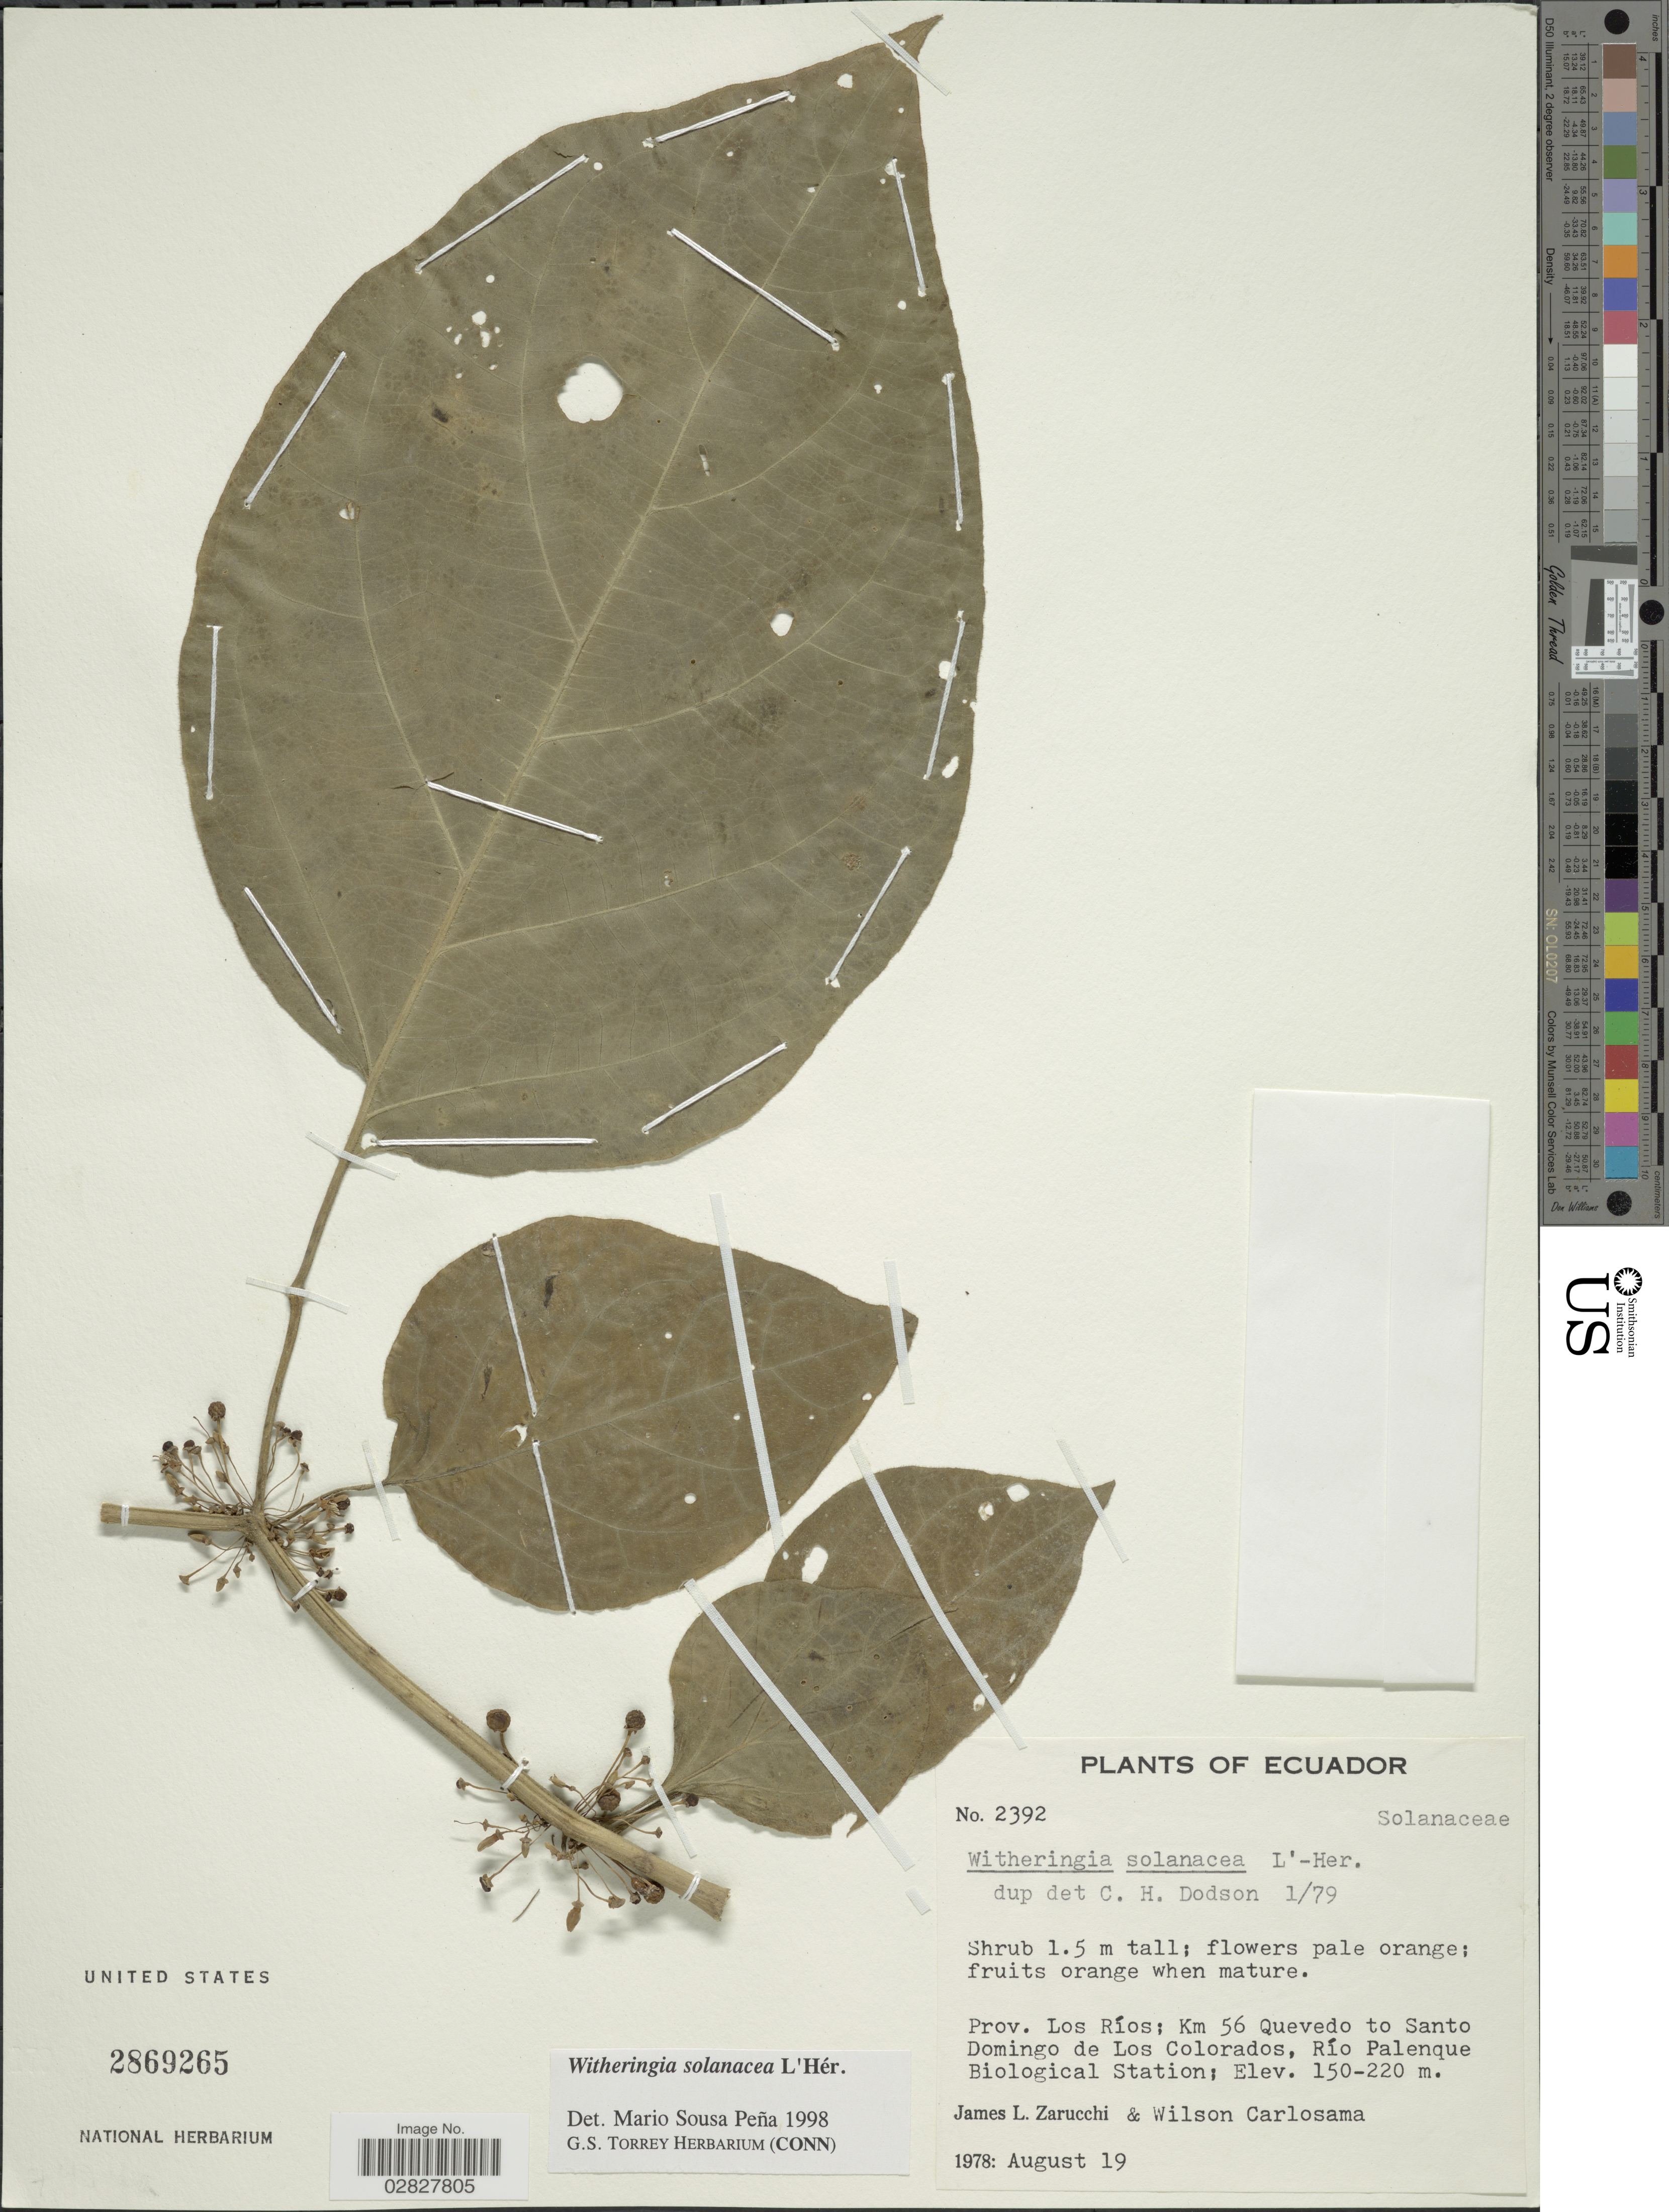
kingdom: Plantae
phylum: Tracheophyta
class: Magnoliopsida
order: Solanales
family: Solanaceae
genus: Witheringia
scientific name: Witheringia solanacea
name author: L'Hér.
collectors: J. L. Zarucchi & W. Carlosama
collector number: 2392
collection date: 1978-08-19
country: Ecuador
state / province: Los Ríos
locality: Prov. Los Ríos; Km 56 Quevedo to Santo Domingo de Los Colorados, Río Palenque Biological Station.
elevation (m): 150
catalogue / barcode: US 2869265